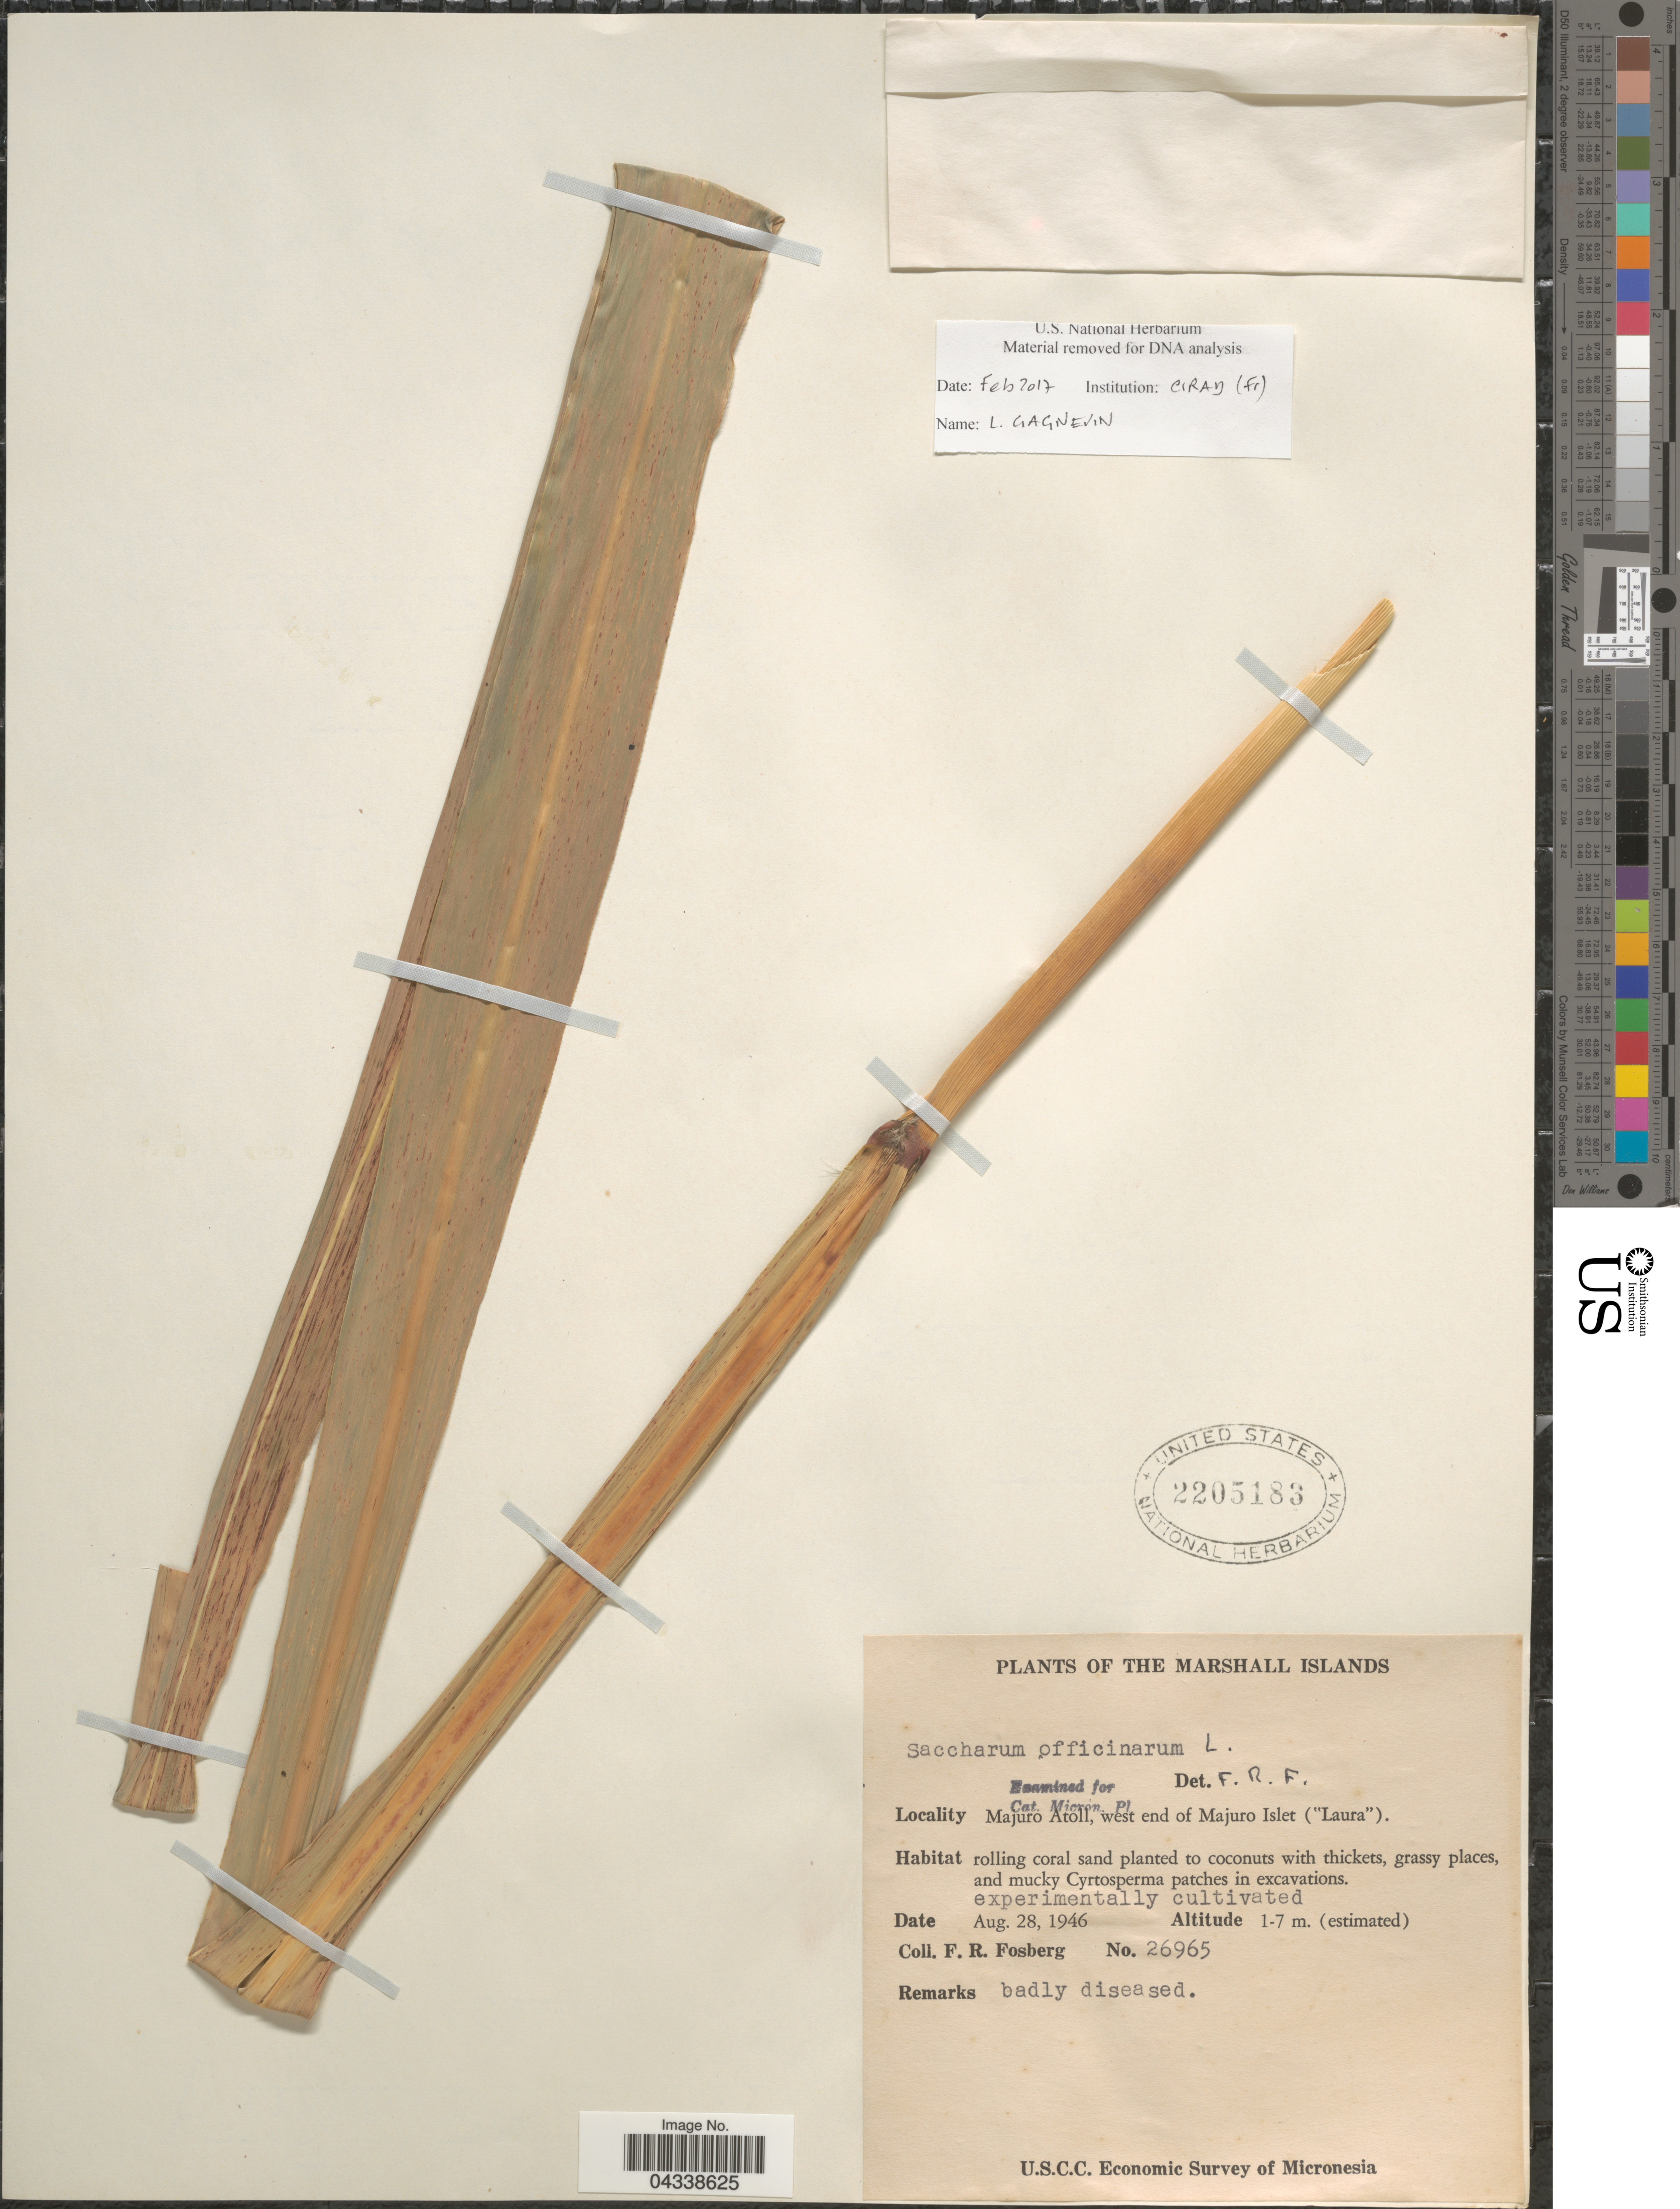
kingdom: Plantae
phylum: Tracheophyta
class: Liliopsida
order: Poales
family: Poaceae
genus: Saccharum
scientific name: Saccharum officinarum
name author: L.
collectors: F. R. Fosberg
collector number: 26965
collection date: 1946-08-28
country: Marshall Islands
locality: Majuro Atoll, west end of Majuro Islet ("Laura"). U.S.C.C. Economic Survey of Micronesia.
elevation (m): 1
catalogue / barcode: US 2205183